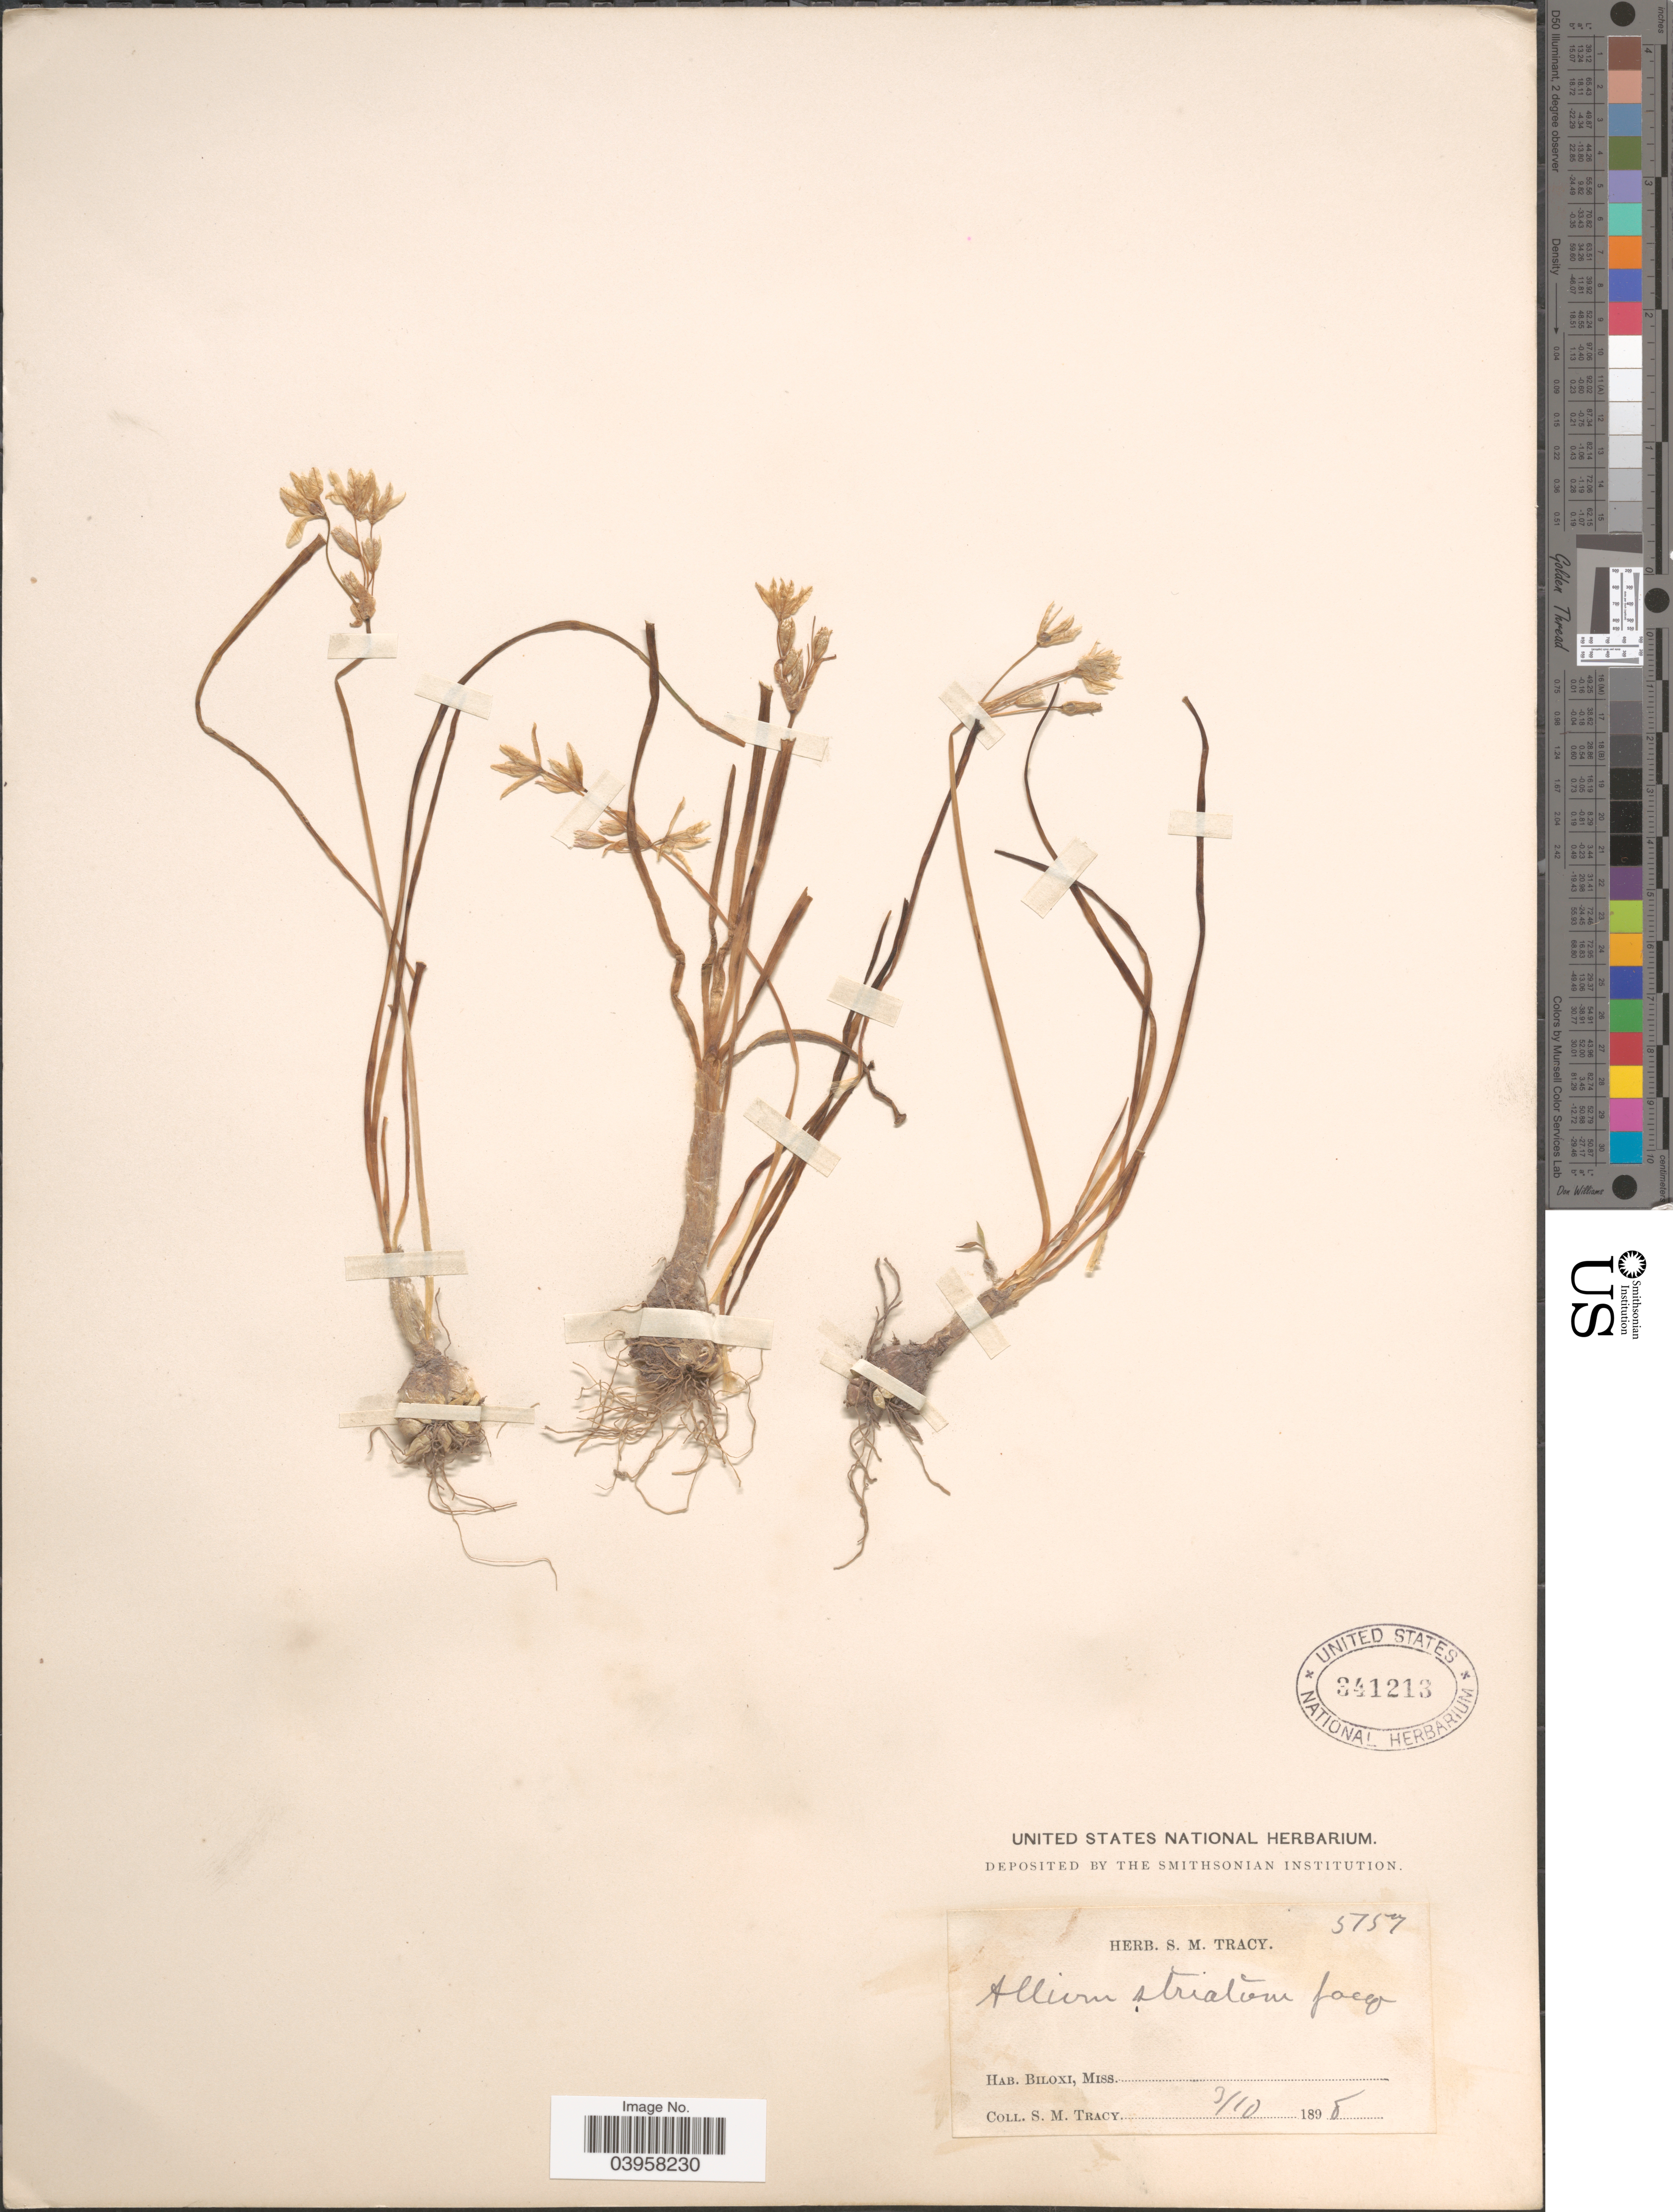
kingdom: Plantae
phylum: Tracheophyta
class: Liliopsida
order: Asparagales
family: Amaryllidaceae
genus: Nothoscordum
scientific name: Nothoscordum bivalve var. bivalve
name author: (L.) Britton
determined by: Strong, Mark T., (BOT), Smithsonian Institution - National Museum of Natural History (UNITED STATES)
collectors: S. M. Tracy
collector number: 5757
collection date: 1898-03-10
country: United States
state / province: Mississippi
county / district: Harrison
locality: Biloxi.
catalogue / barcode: US 341213